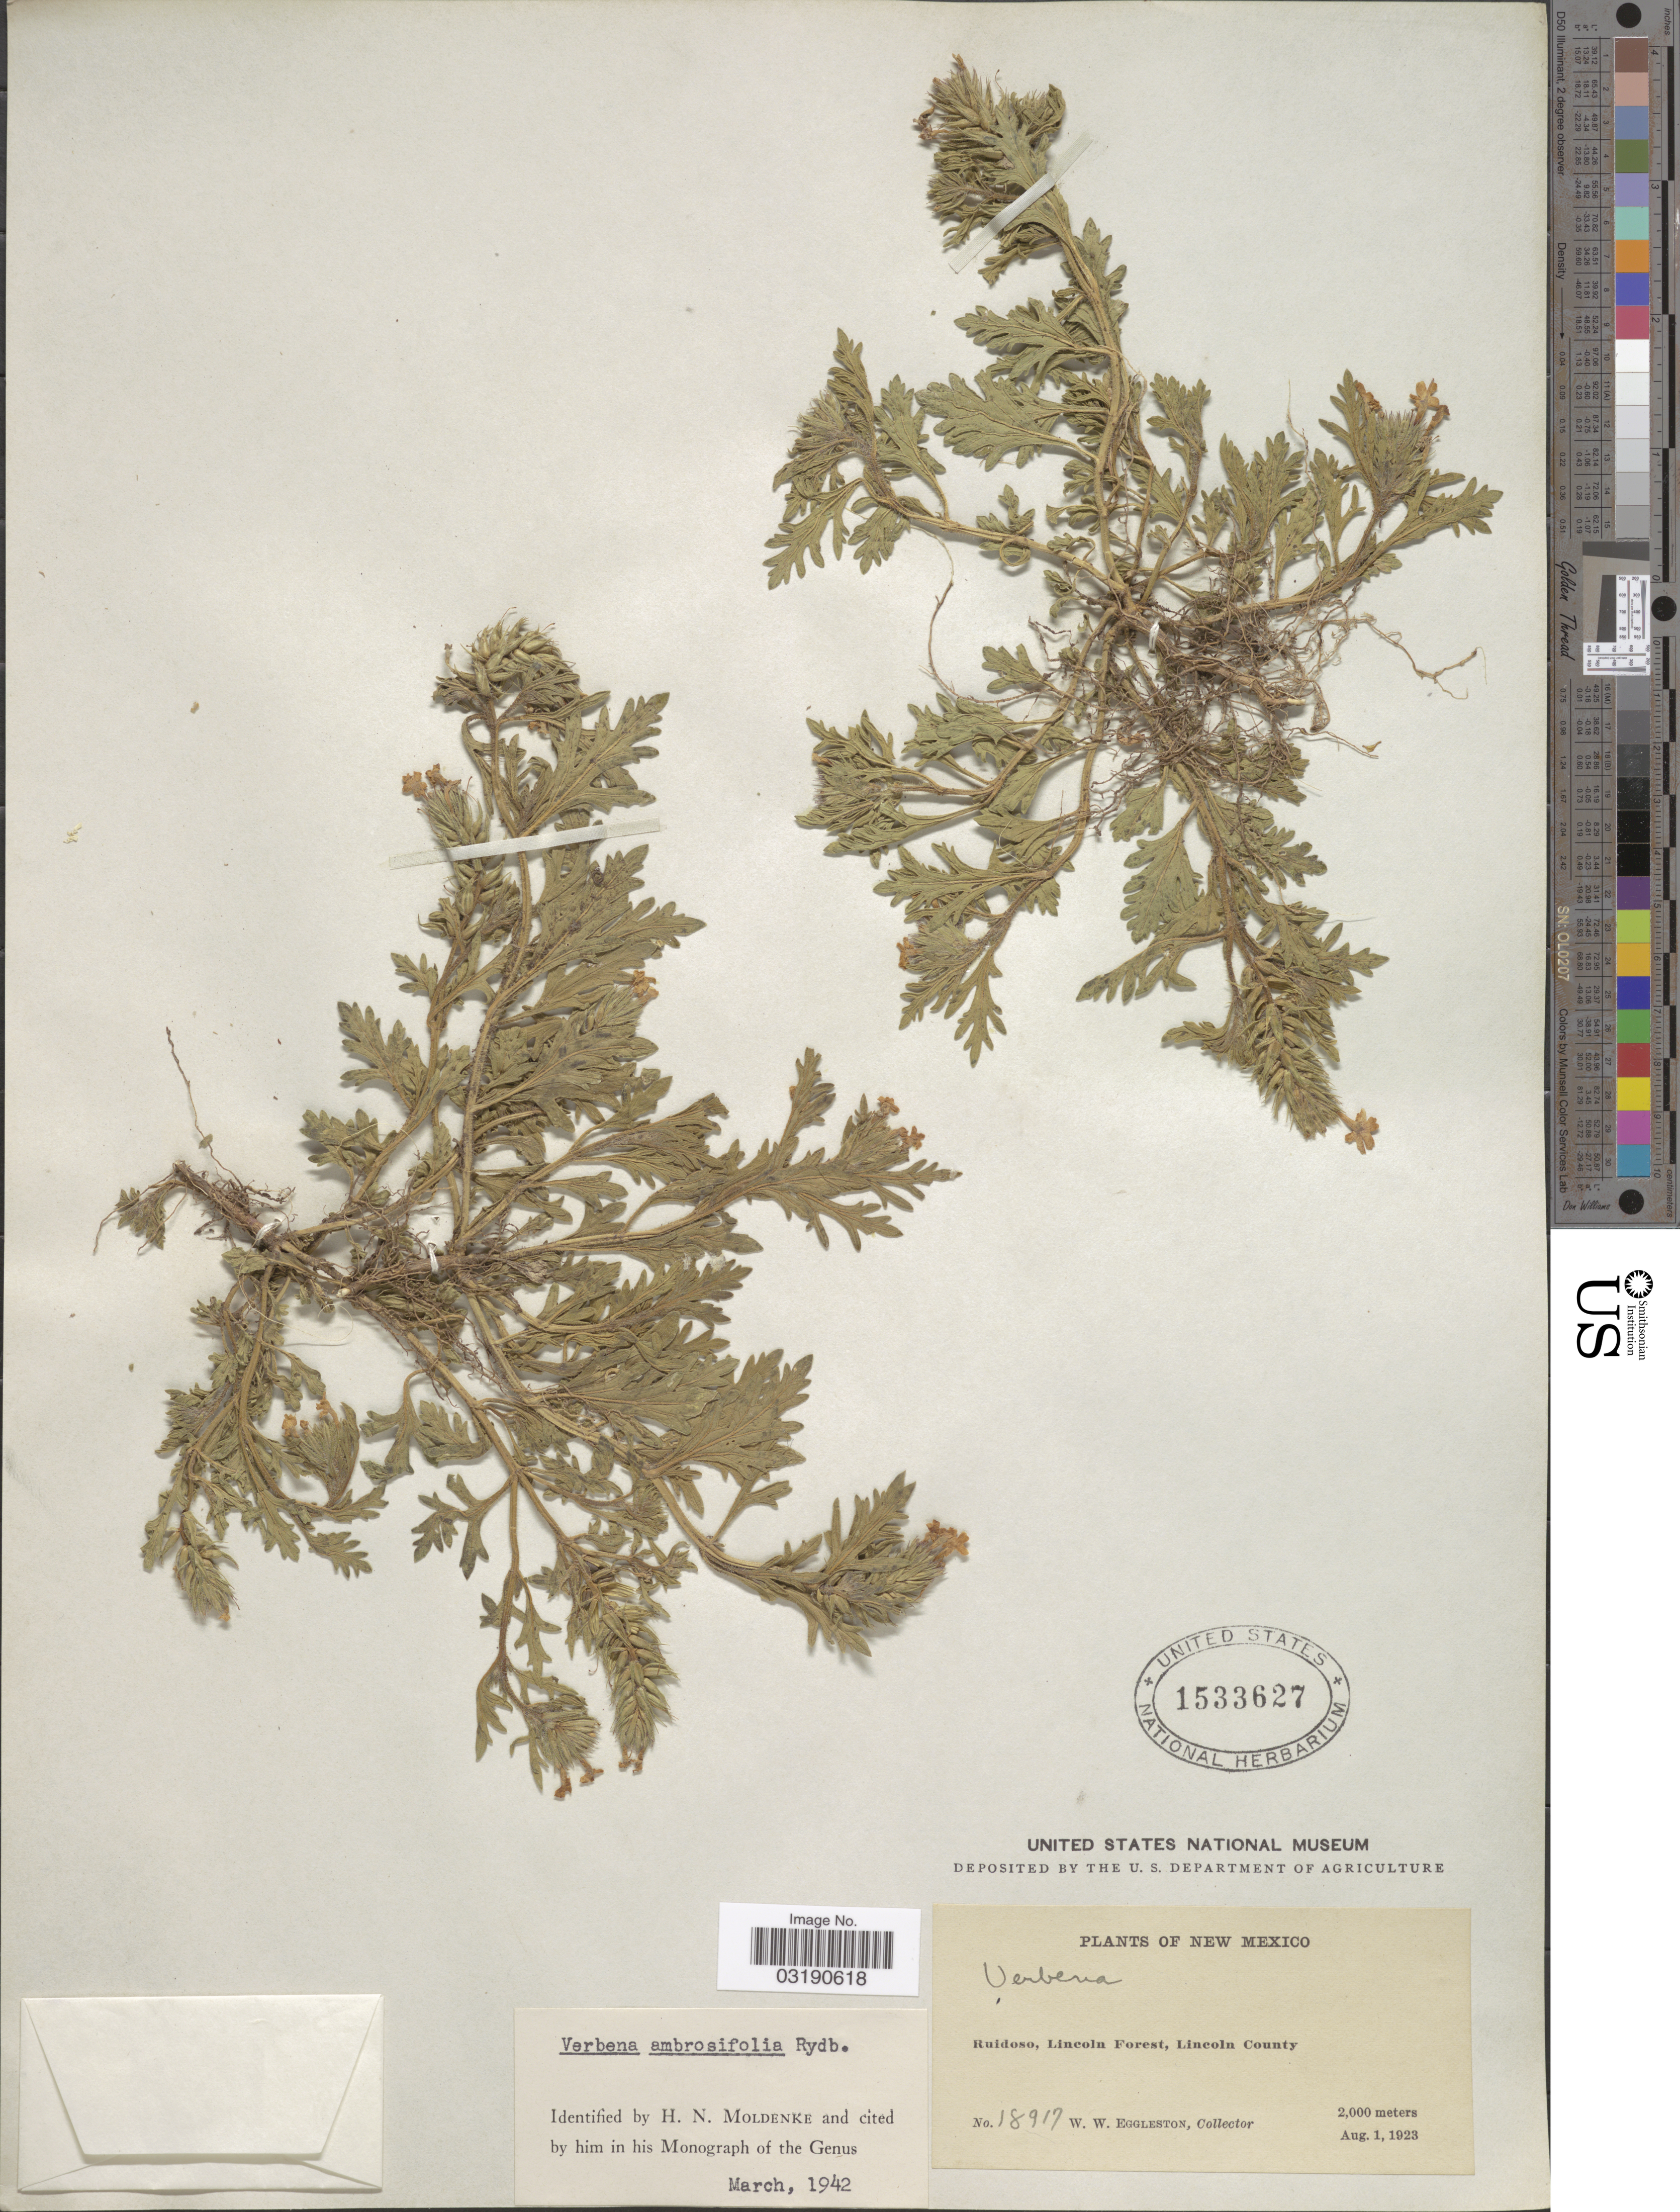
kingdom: Plantae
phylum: Tracheophyta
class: Magnoliopsida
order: Lamiales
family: Verbenaceae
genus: Verbena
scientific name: Verbena ambrosiifolia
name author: Rydb. ex Small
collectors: W. W. Eggleston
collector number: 18917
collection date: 1923-08-01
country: United States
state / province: New Mexico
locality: Ruidoso, Lincoln Forest, Lincoln County.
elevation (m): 2000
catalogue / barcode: US 1533627